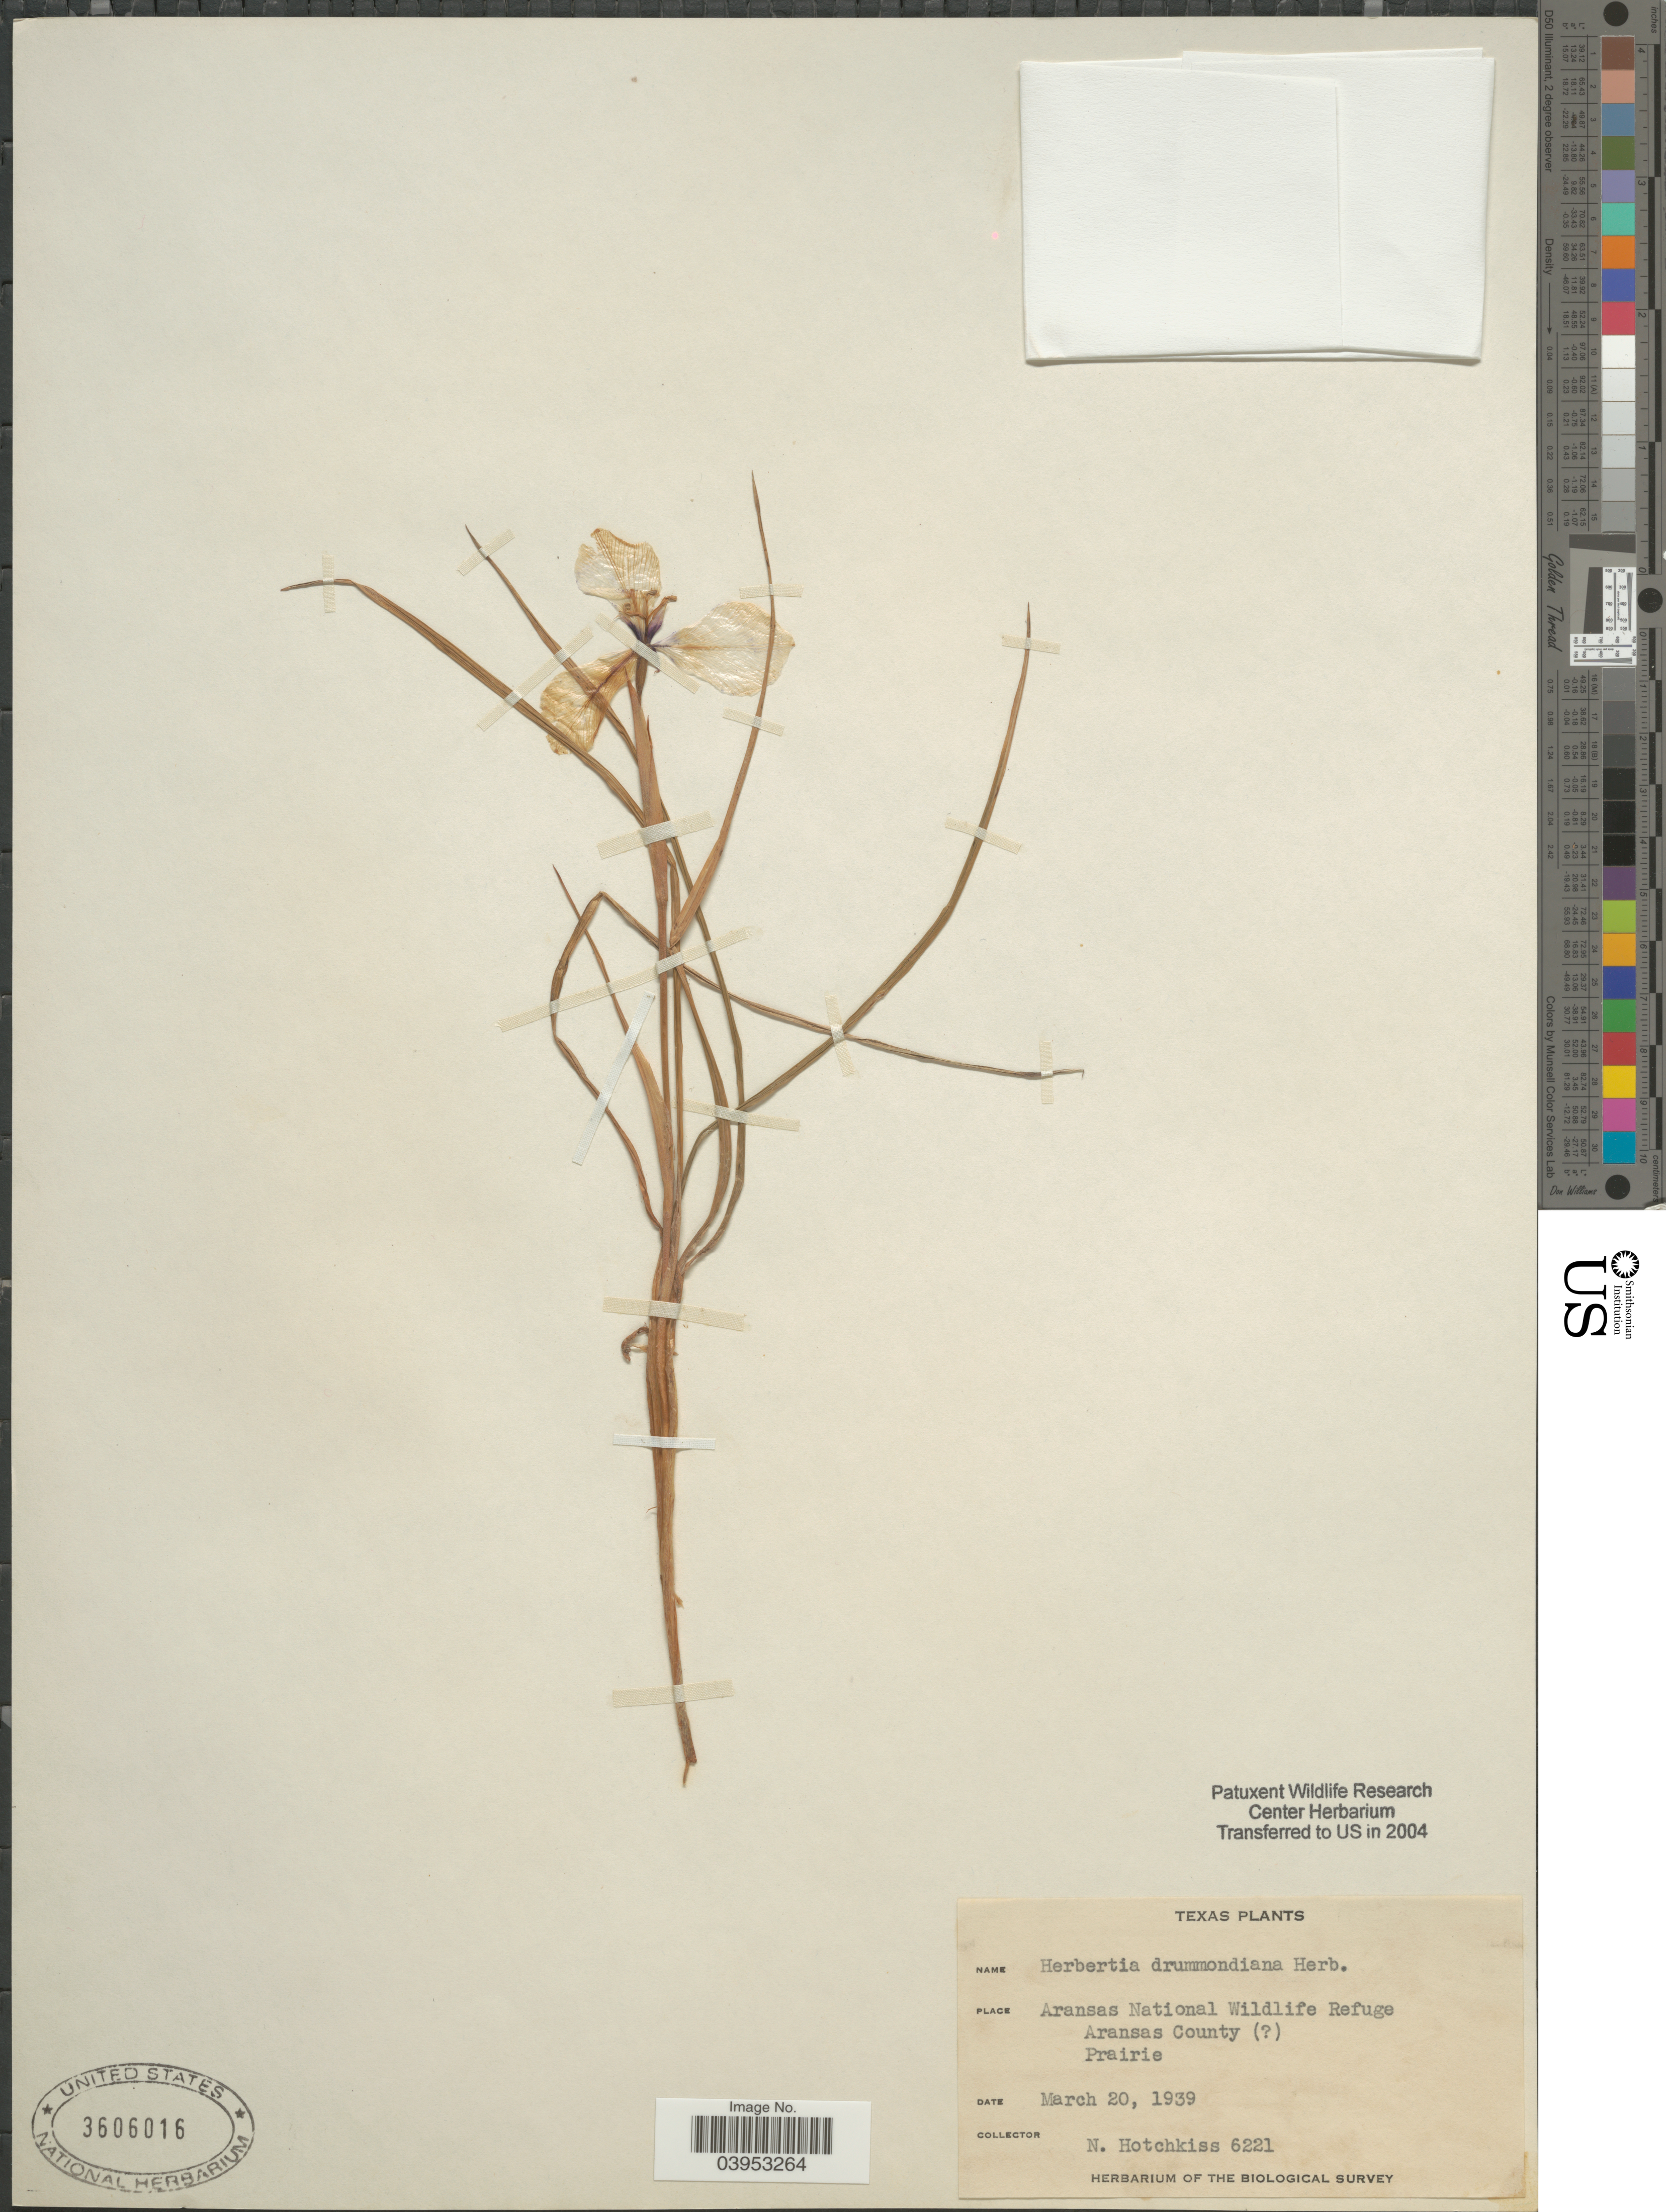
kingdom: Plantae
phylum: Tracheophyta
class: Liliopsida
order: Asparagales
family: Iridaceae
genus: Herbertia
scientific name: Herbertia lahue subsp. caerulea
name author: (Herb.) Goldblatt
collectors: N. Hotchkiss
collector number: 6221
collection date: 1939-03-20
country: United States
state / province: Texas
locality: Aransas National Wildlife Refuge. Aransas County. Prairie.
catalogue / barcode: US 3606016